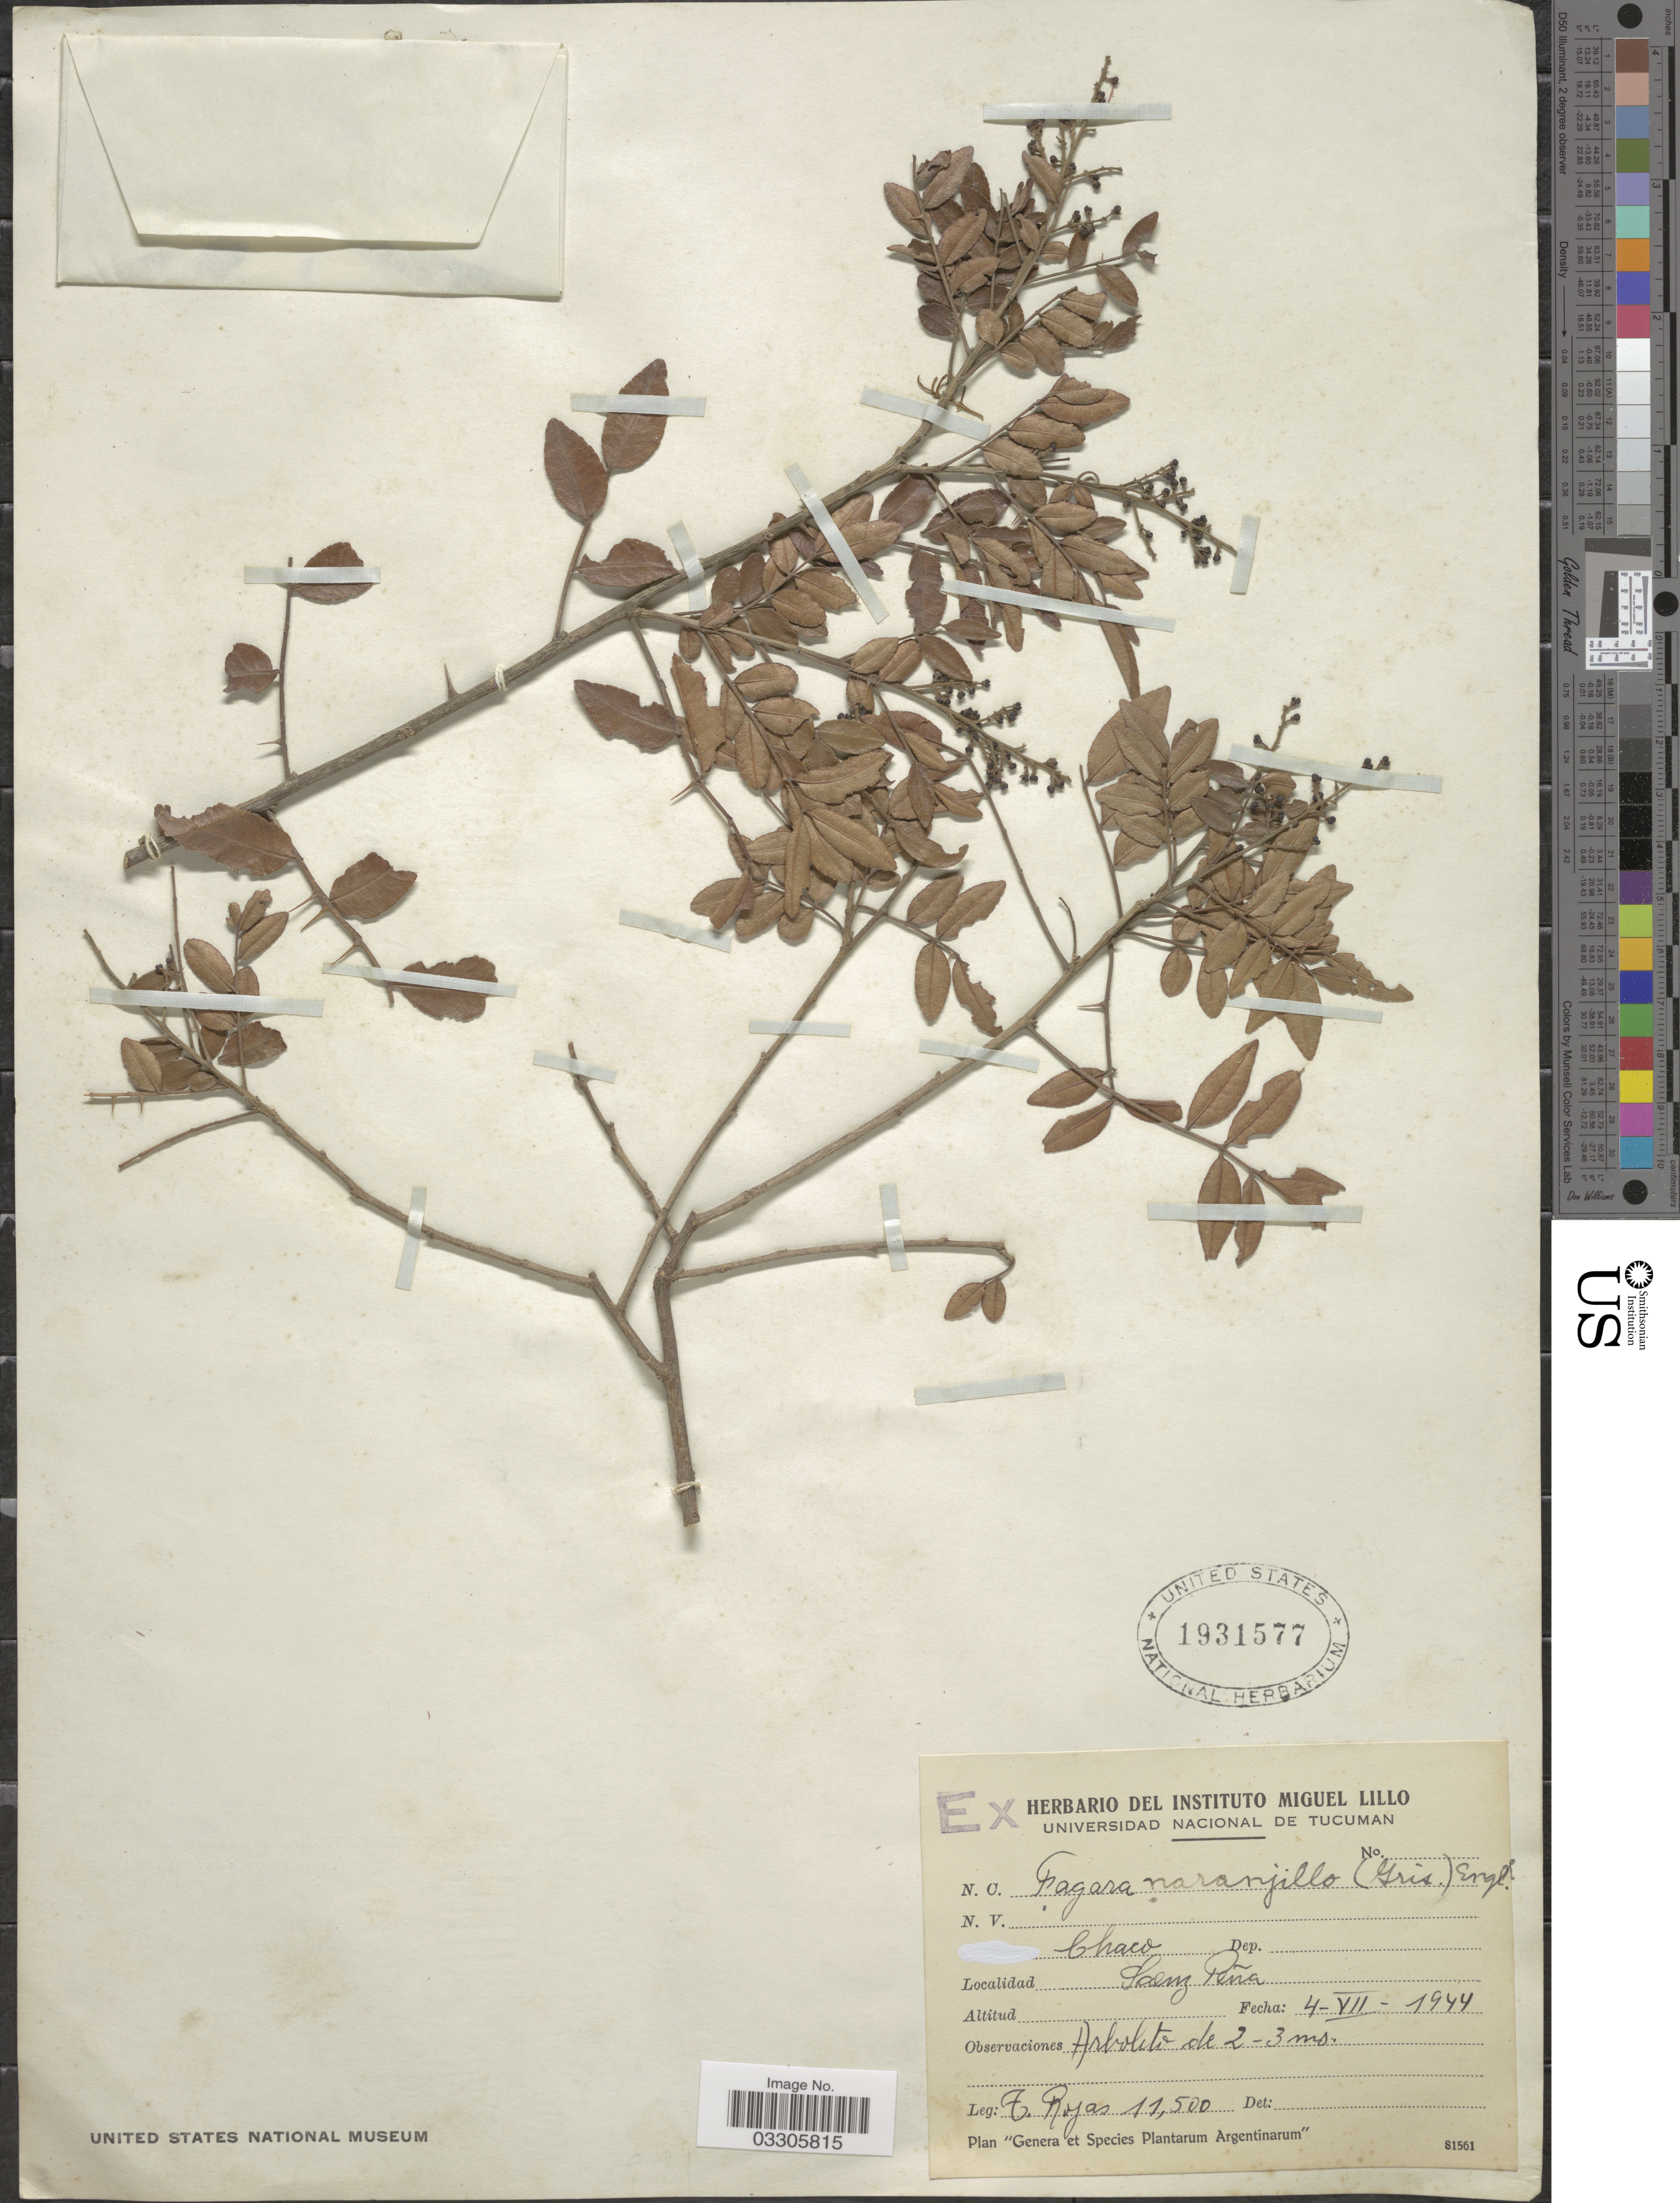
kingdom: Plantae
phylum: Tracheophyta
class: Magnoliopsida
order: Sapindales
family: Rutaceae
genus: Zanthoxylum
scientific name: Zanthoxylum rhoifolium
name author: Lam.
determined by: Londoño-Echeverri, Y.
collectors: F. Rojas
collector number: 11500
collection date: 1944-07-04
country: Argentina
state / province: Chaco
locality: Saenz Peña.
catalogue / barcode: US 1931577